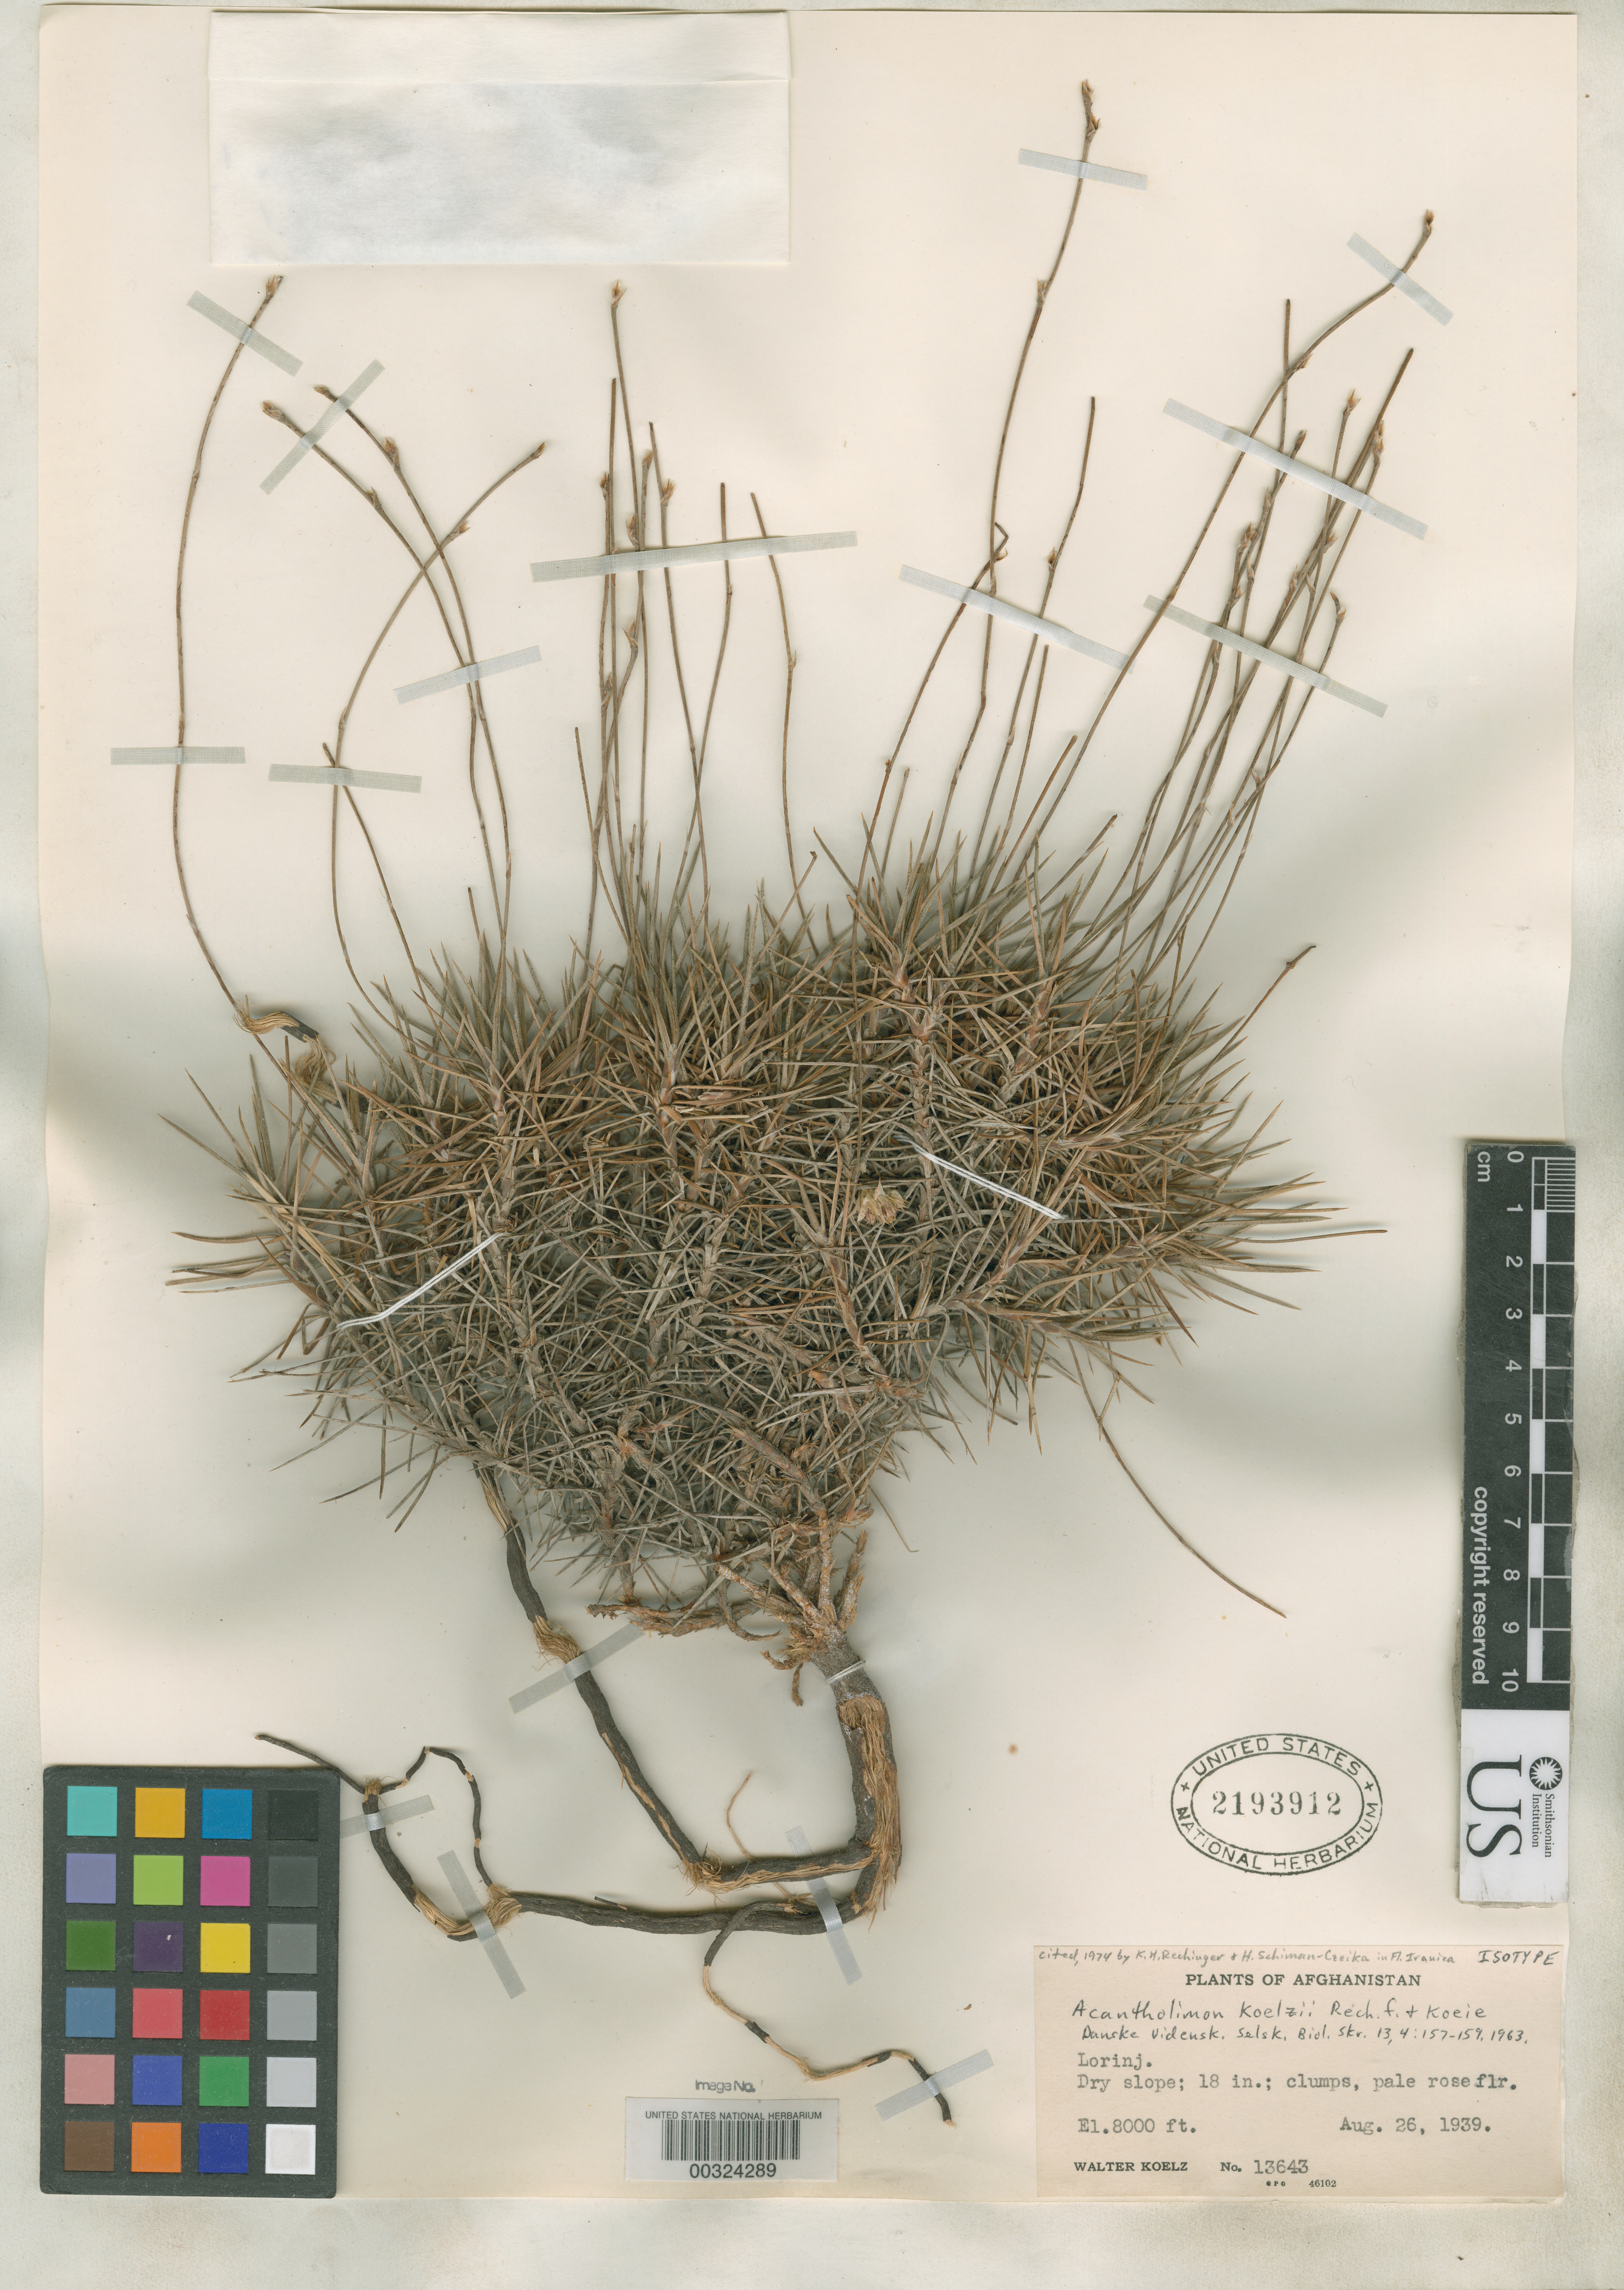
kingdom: Plantae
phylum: Tracheophyta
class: Magnoliopsida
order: Caryophyllales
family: Plumbaginaceae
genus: Acantholimon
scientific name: Acantholimon koelzii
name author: Rech. f. & Koeie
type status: Isotype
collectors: W. N. Koelz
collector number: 13643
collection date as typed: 26 Aug 1939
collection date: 1939-08-26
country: Afghanistan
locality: Lorinj.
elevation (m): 2438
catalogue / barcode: US 2193912